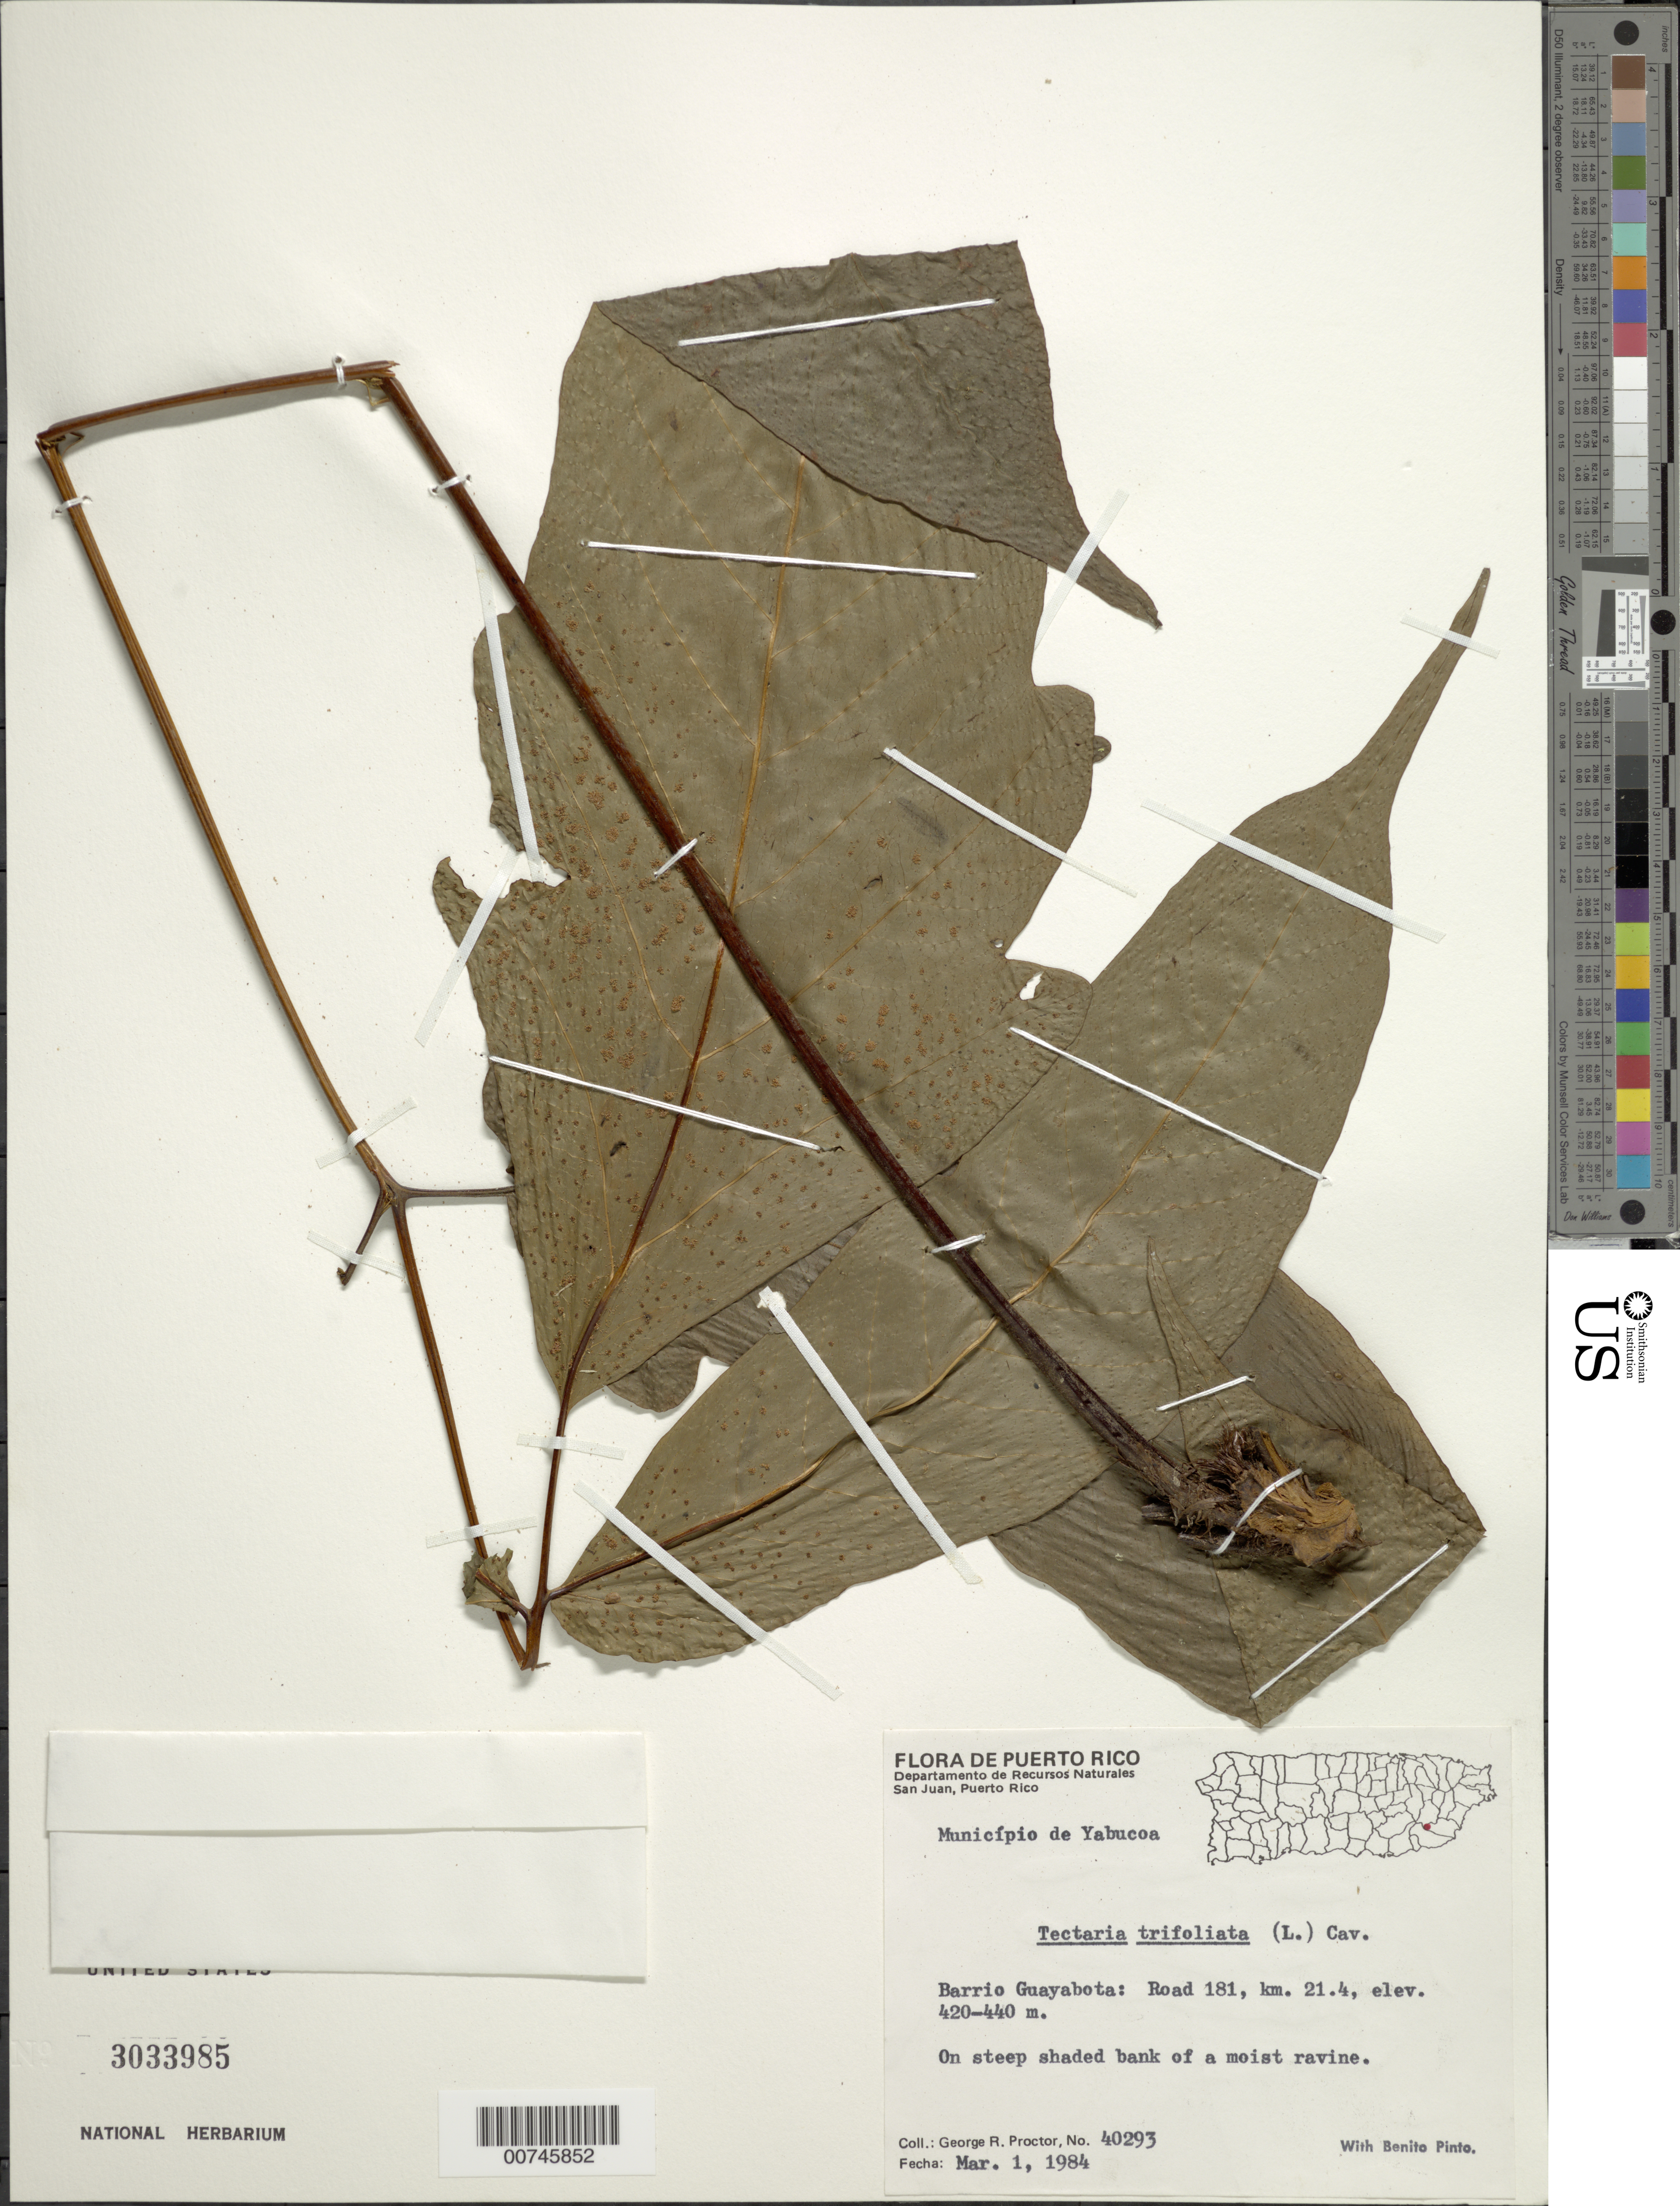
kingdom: Plantae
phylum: Tracheophyta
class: Polypodiopsida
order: Polypodiales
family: Tectariaceae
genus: Tectaria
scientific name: Tectaria trifoliata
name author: (L.) Cav.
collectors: G. R. Proctor & B. Pinto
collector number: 40293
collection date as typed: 01 Mar 1984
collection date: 1984-03-01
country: Puerto Rico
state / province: Yabucoa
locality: Barrio Guayabota: Road 181, km 21.4, Municipio de Yabucoa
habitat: On steep shaded bank of a moist ravine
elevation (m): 420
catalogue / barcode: US 3033985